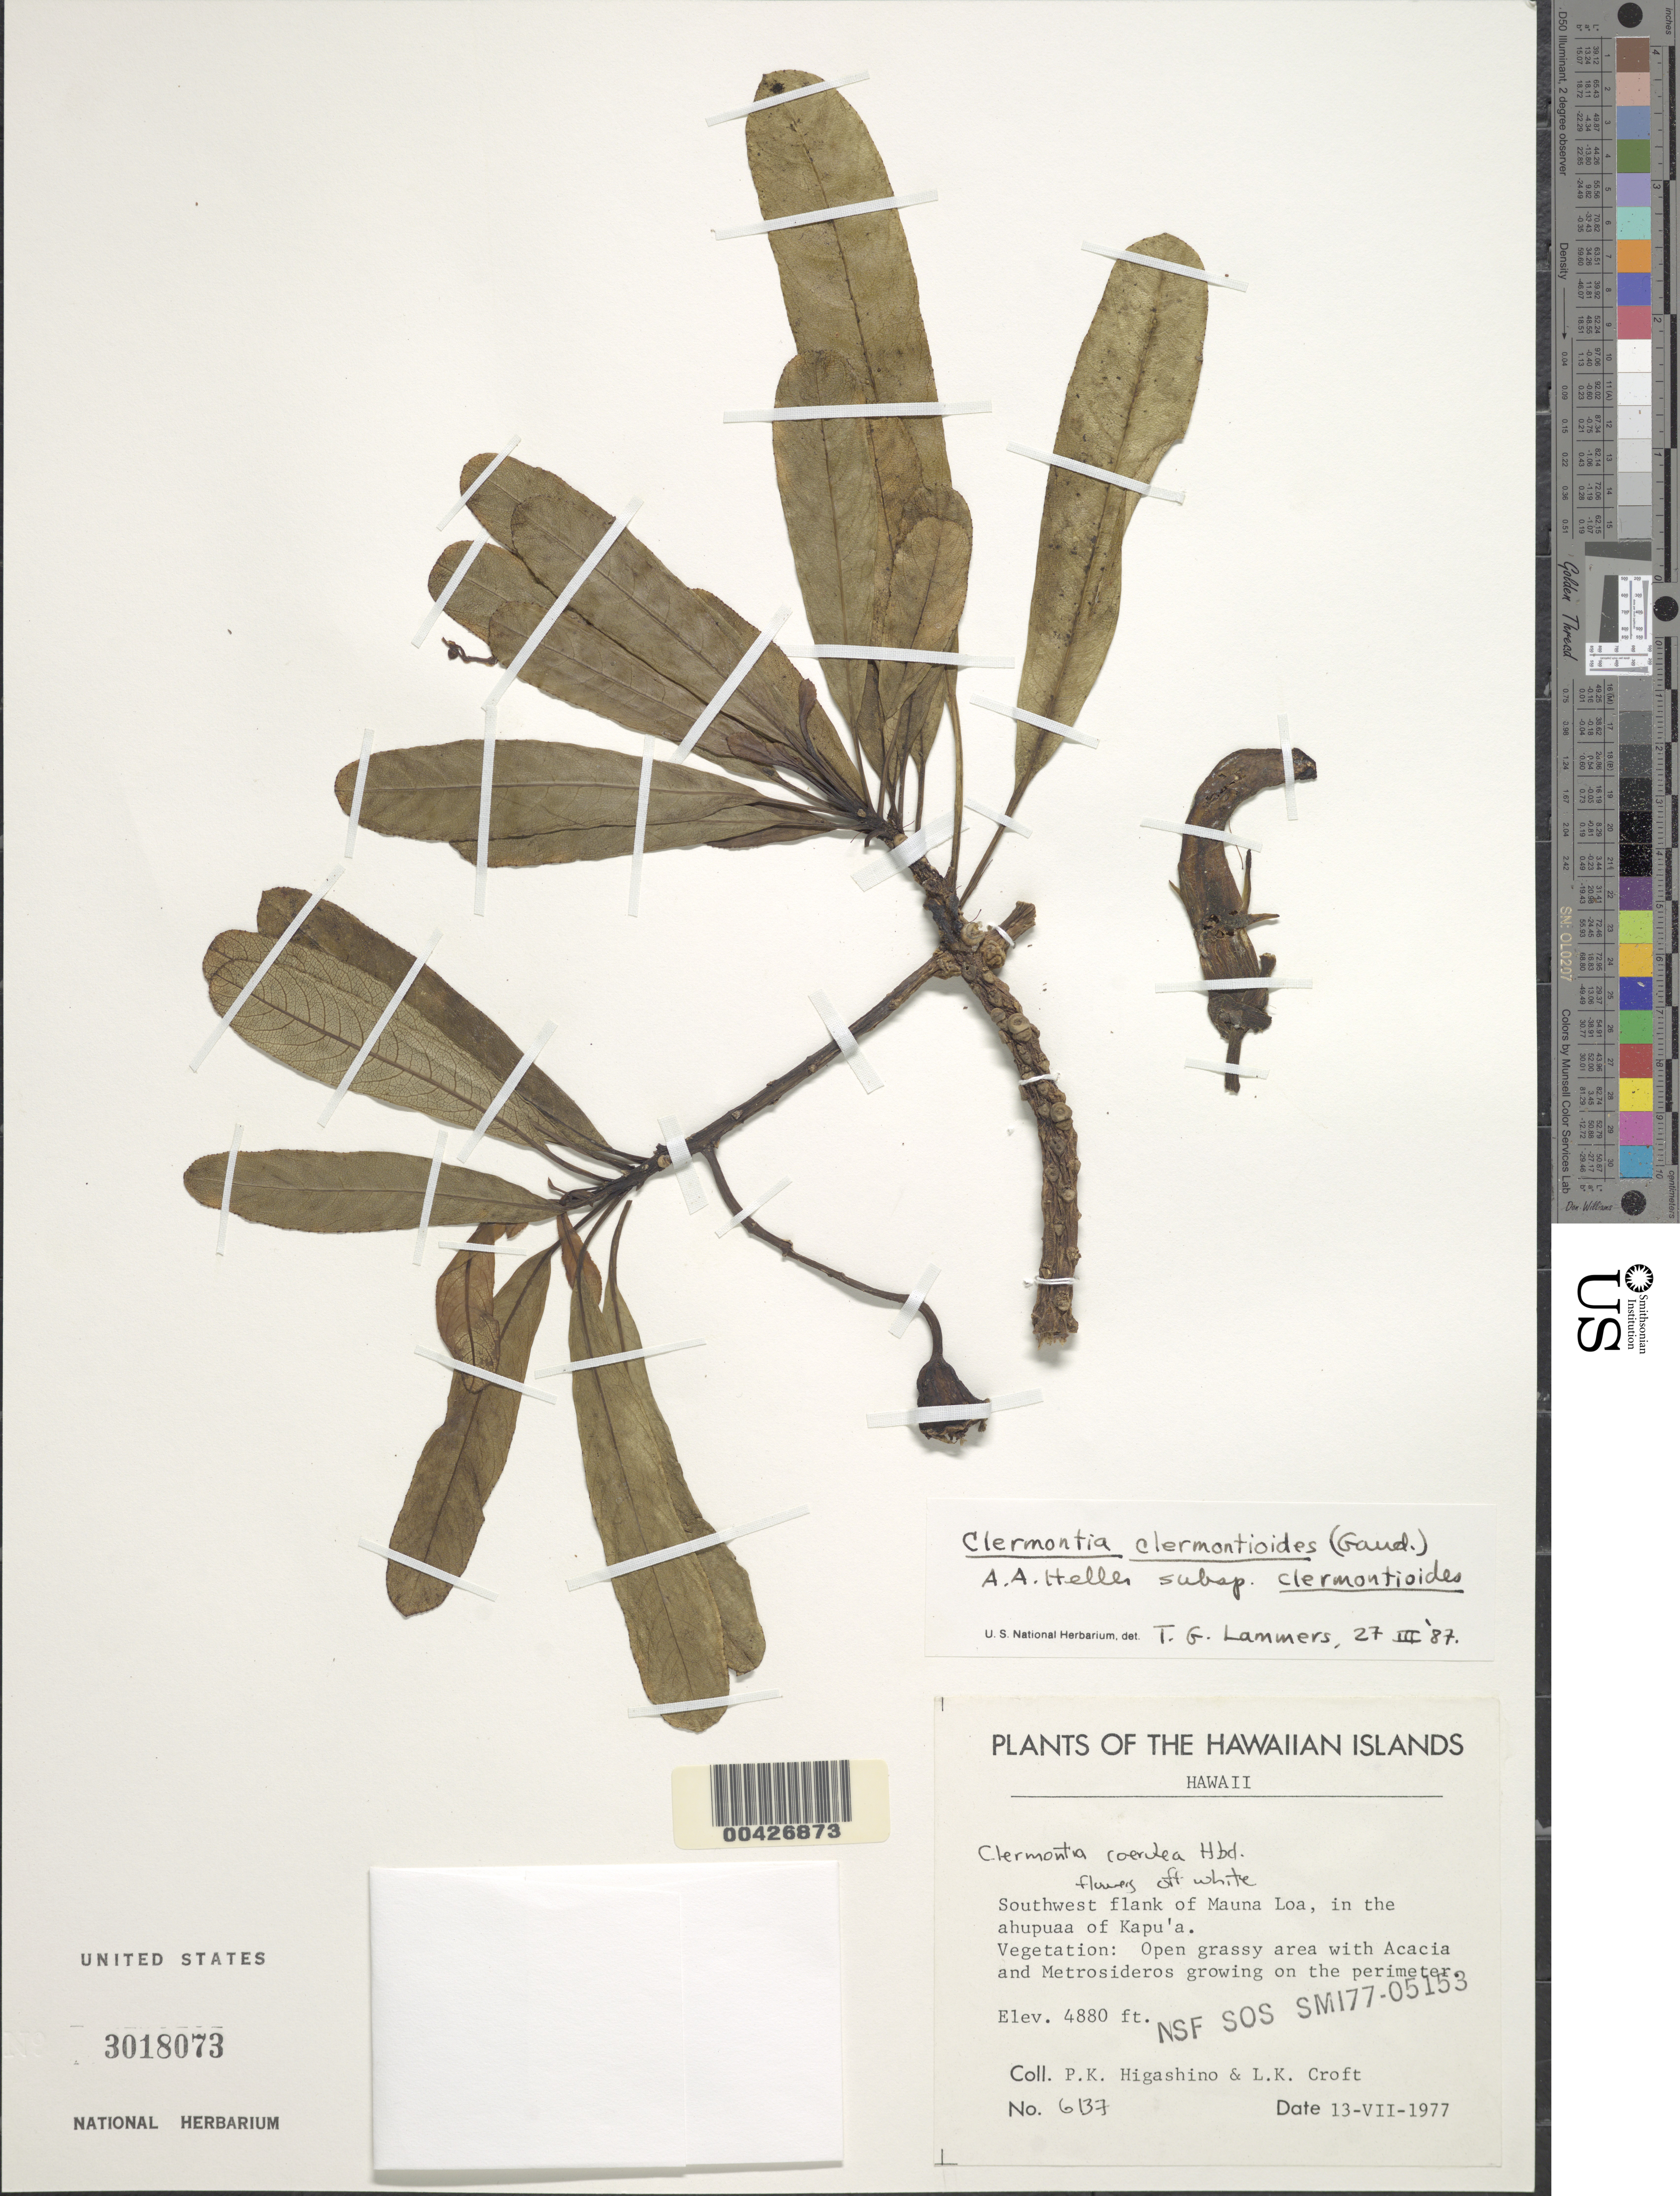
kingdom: Plantae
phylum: Tracheophyta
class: Magnoliopsida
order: Asterales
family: Campanulaceae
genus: Clermontia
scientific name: Clermontia clermontioides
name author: (Gaudich.) A. Heller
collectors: P. Higashino & L. Croft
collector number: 6137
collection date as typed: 13 Jul 1977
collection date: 1977-07-13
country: United States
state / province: Hawaii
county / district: Hawaii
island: Hawaii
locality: Southwest flank of Mauna Loa, in the ahupuaa of Kapu'a.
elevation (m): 1487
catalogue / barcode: US 3018073